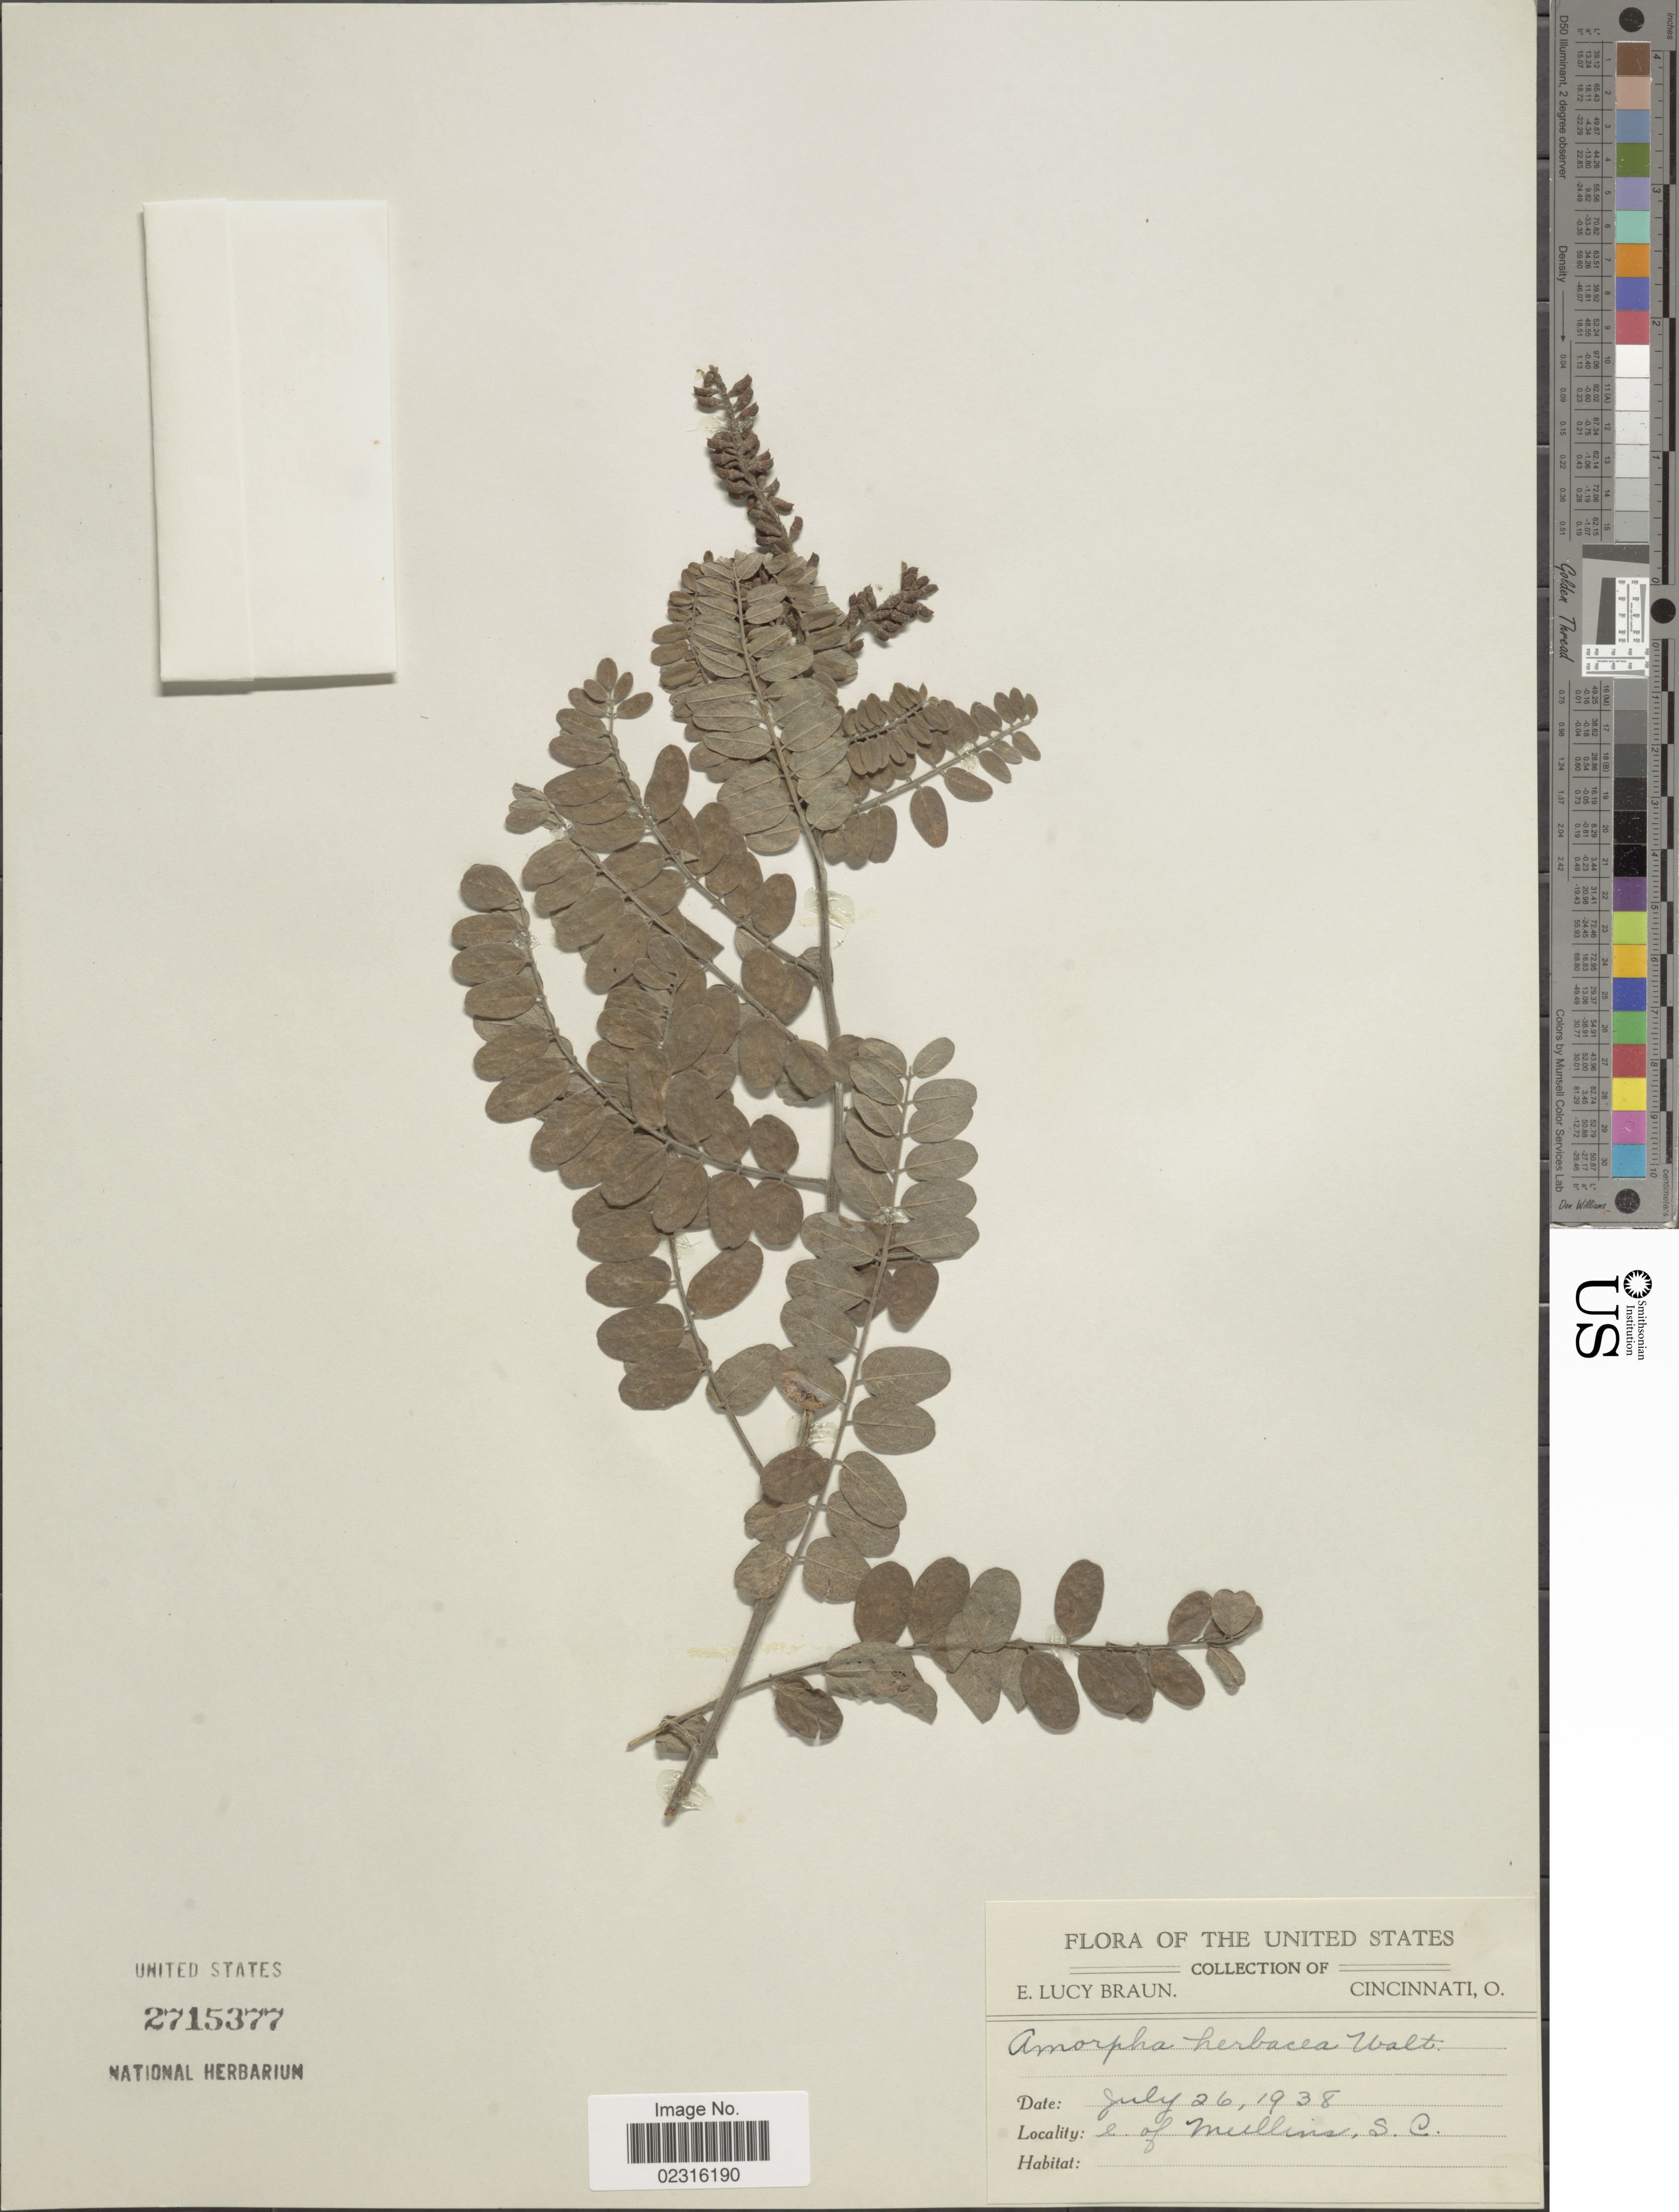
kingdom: Plantae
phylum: Tracheophyta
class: Magnoliopsida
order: Fabales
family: Fabaceae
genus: Amorpha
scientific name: Amorpha herbacea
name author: Schltdl.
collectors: E. L. Braun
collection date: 1938-07-26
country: United States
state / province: South Carolina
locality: E. of Mullins..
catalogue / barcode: US 2715377